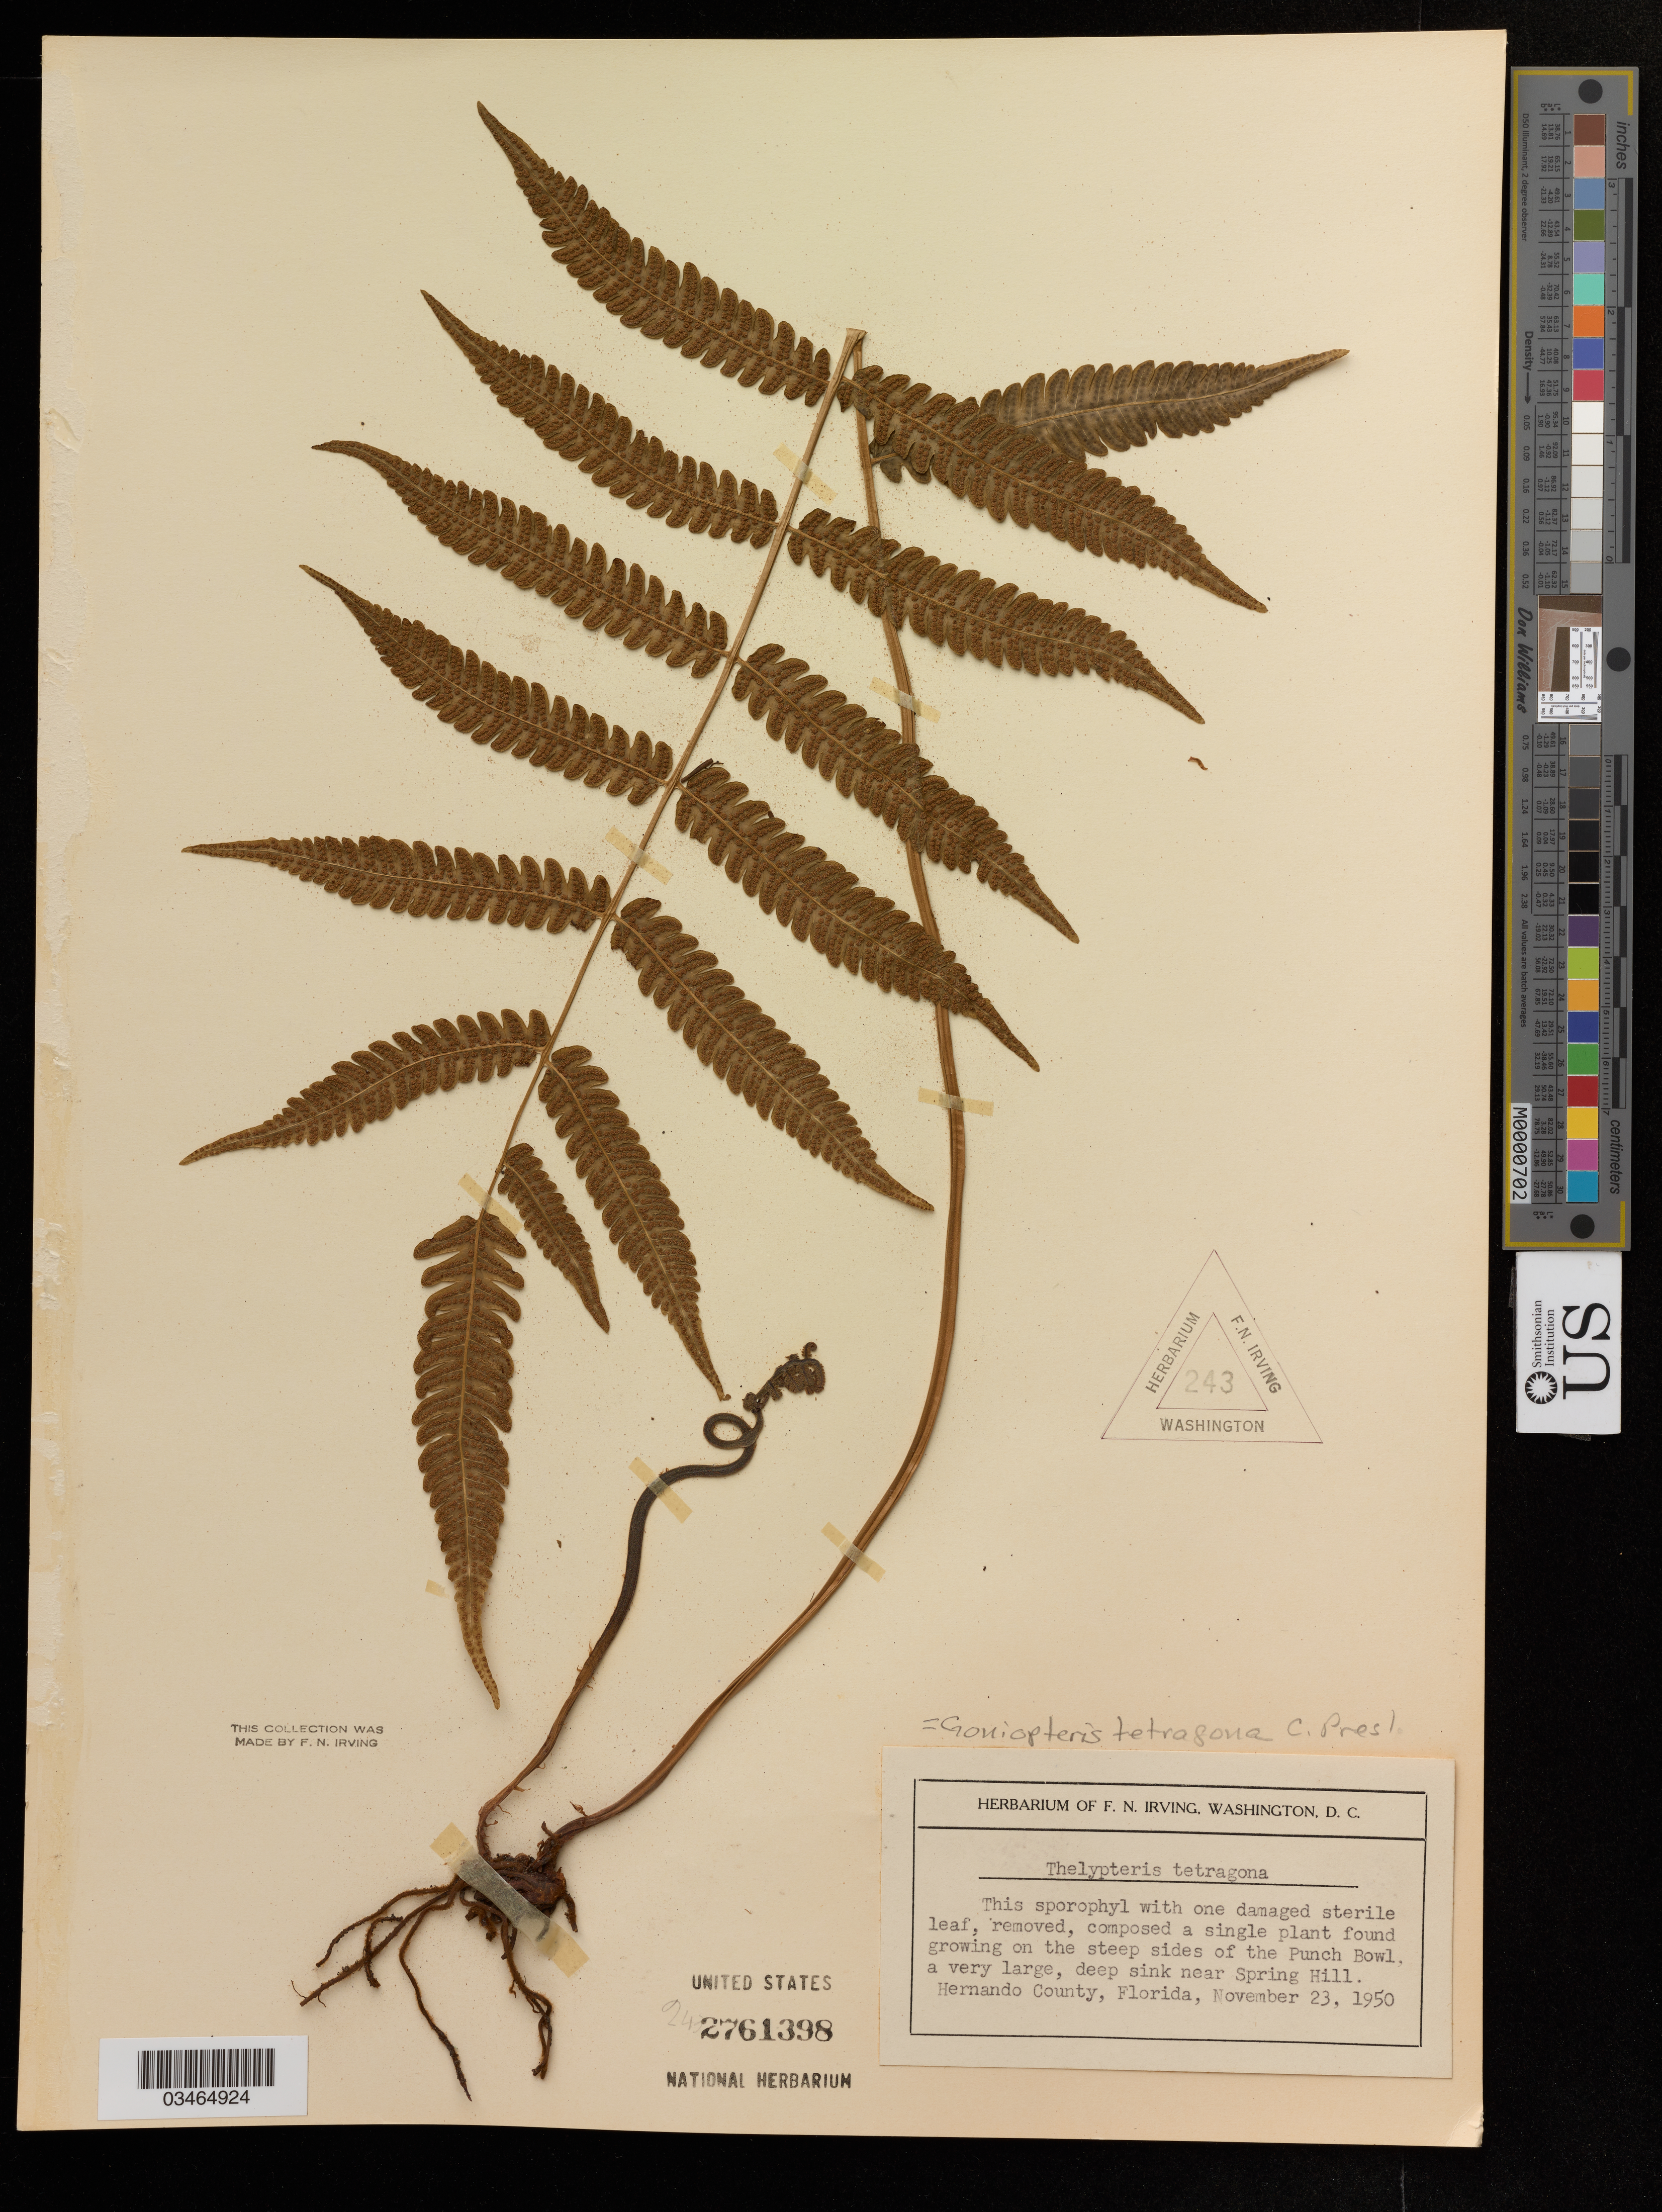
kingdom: Plantae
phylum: Tracheophyta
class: Polypodiopsida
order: Polypodiales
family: Thelypteridaceae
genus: Thelypteris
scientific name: Thelypteris tetragona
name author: (Sw.) Small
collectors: F. Irving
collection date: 1950-11-23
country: United States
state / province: Florida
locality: On the steep sides of the Punch Bowl, a very large, deep sink near Spring Hill. Hernando County.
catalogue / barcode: US 2761398